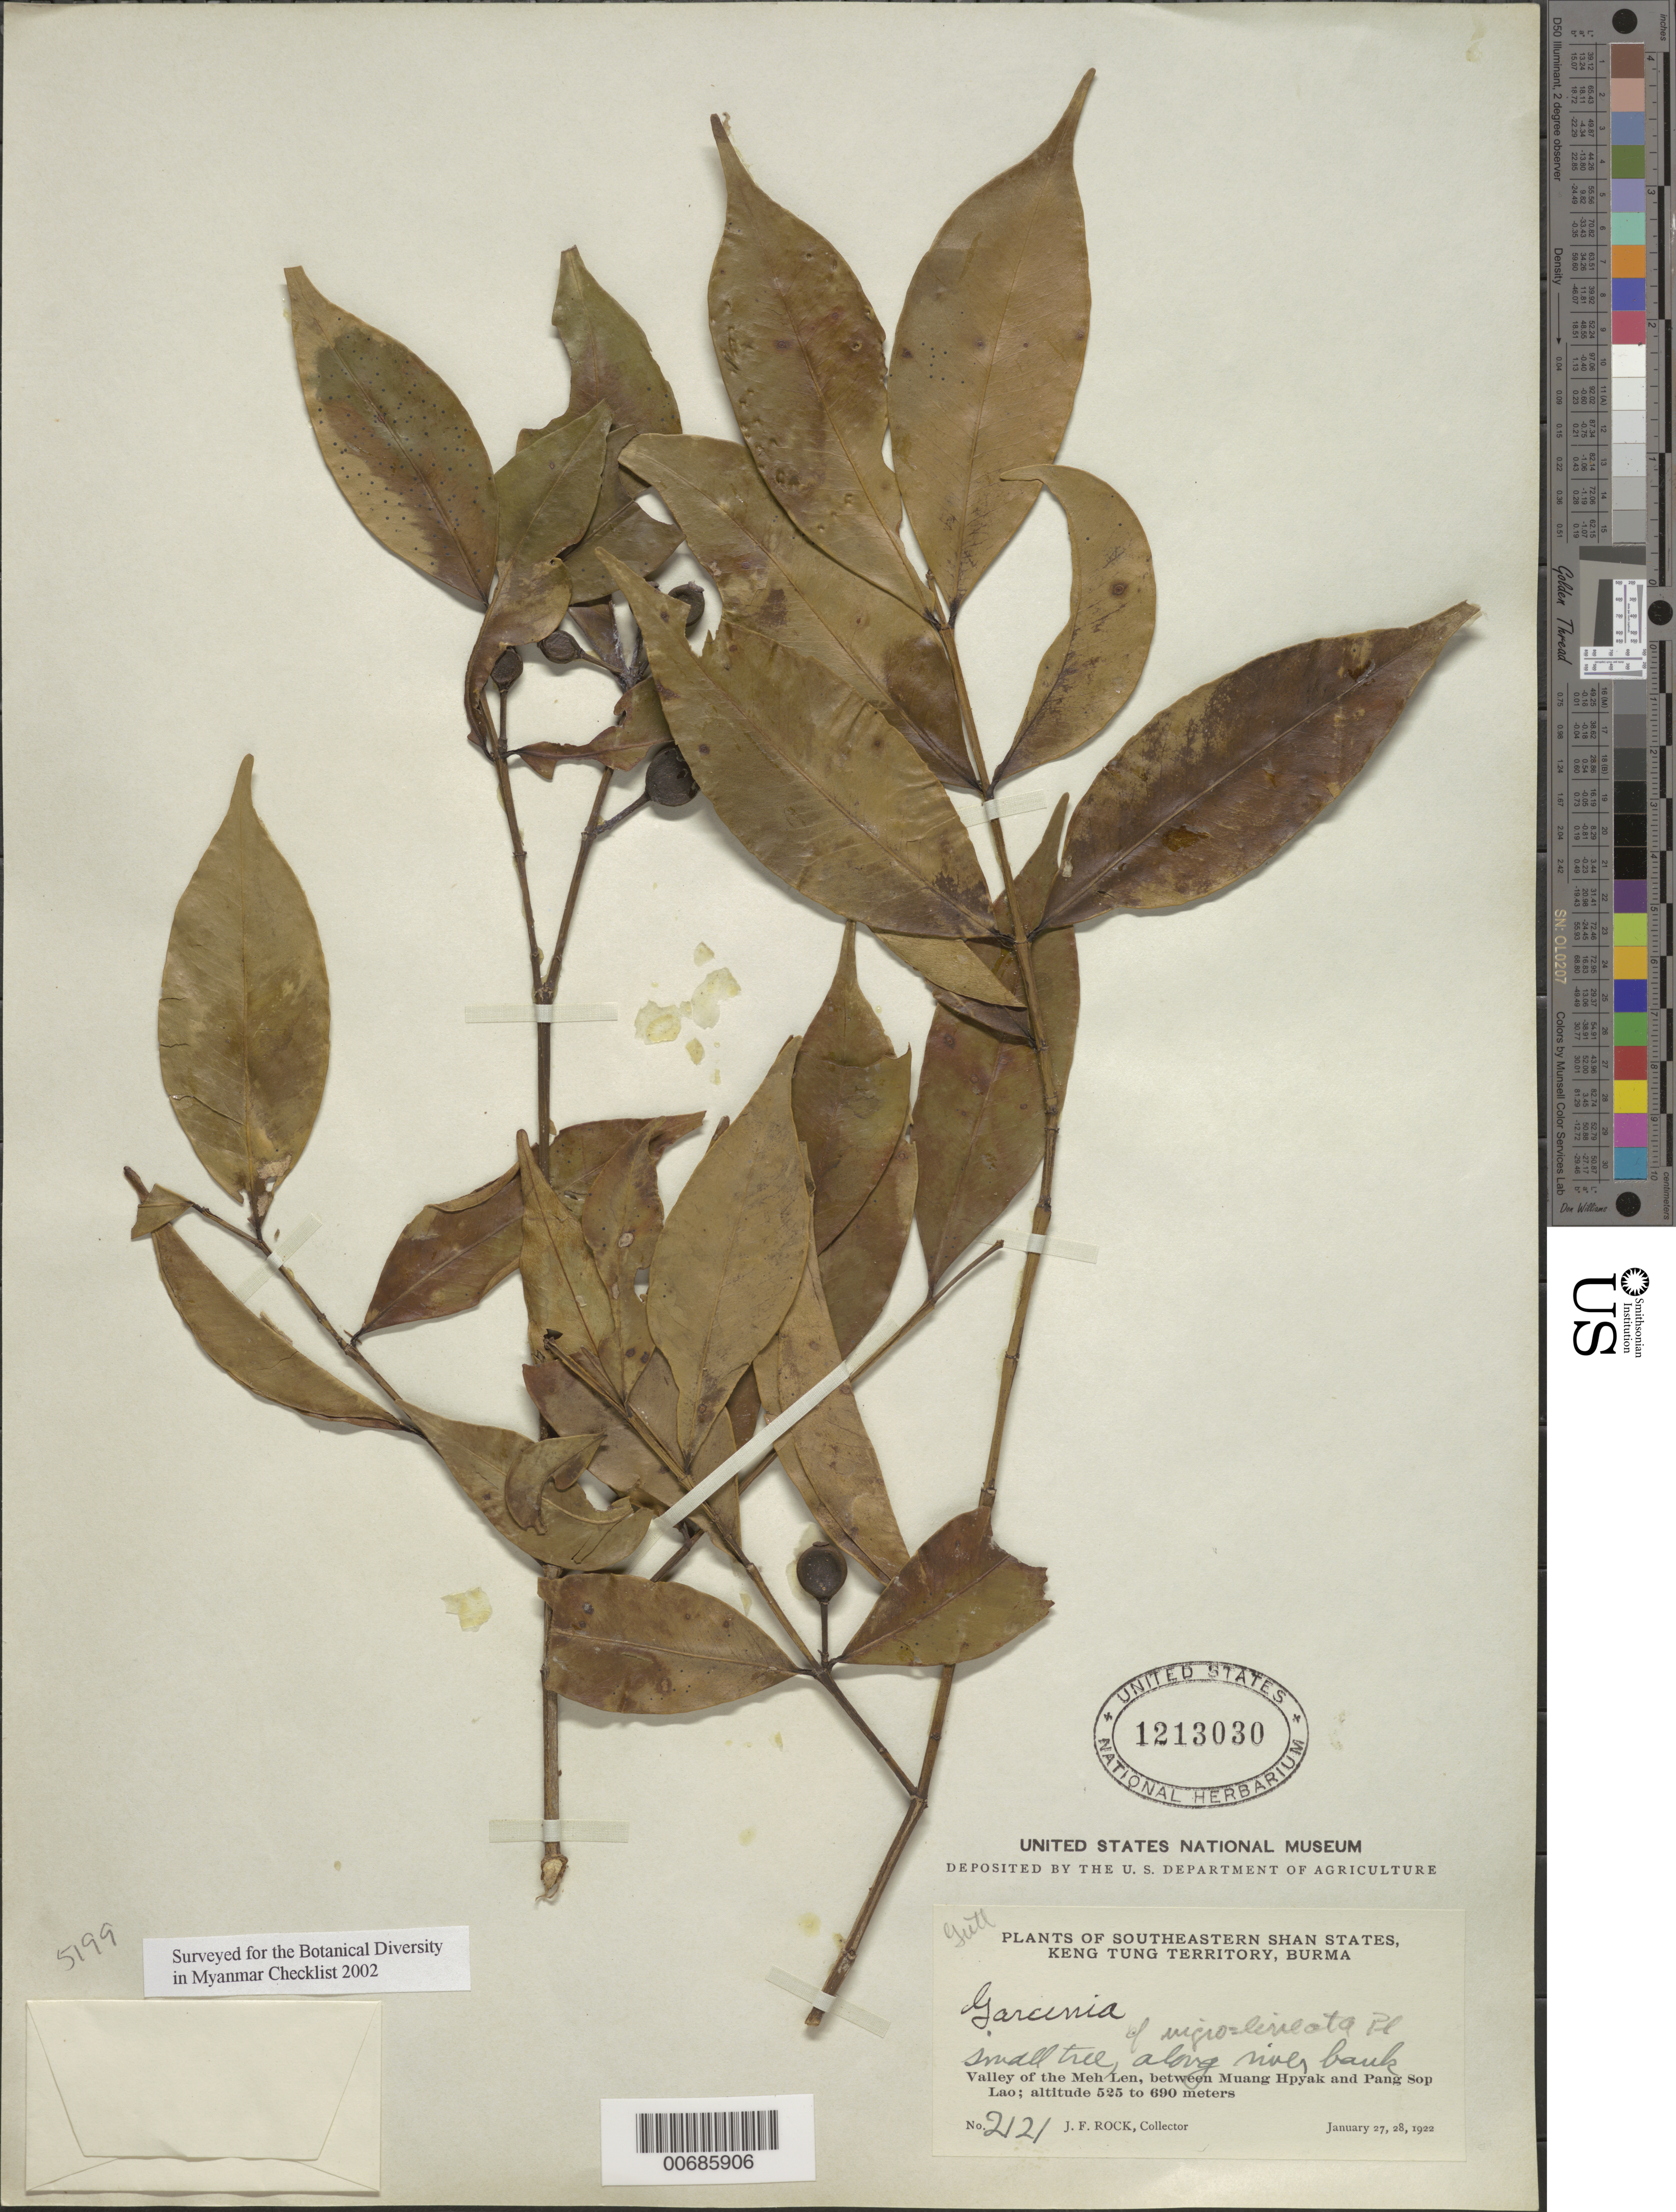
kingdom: Plantae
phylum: Tracheophyta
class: Magnoliopsida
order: Malpighiales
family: Clusiaceae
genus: Garcinia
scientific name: Garcinia nigrolineata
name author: Planch. ex T. Anderson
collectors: J. F. Rock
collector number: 2121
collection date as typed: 27 Jan 1922 to 28 Jan 1922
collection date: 1922-01-27/1922-01-28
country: Myanmar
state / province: Shan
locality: Southeastern Shan States, Keng Tung Terr., Meh Len valley, betw. Muang Hpyak & Pang Sop Lao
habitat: Along river bank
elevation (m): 525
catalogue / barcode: US 1213030